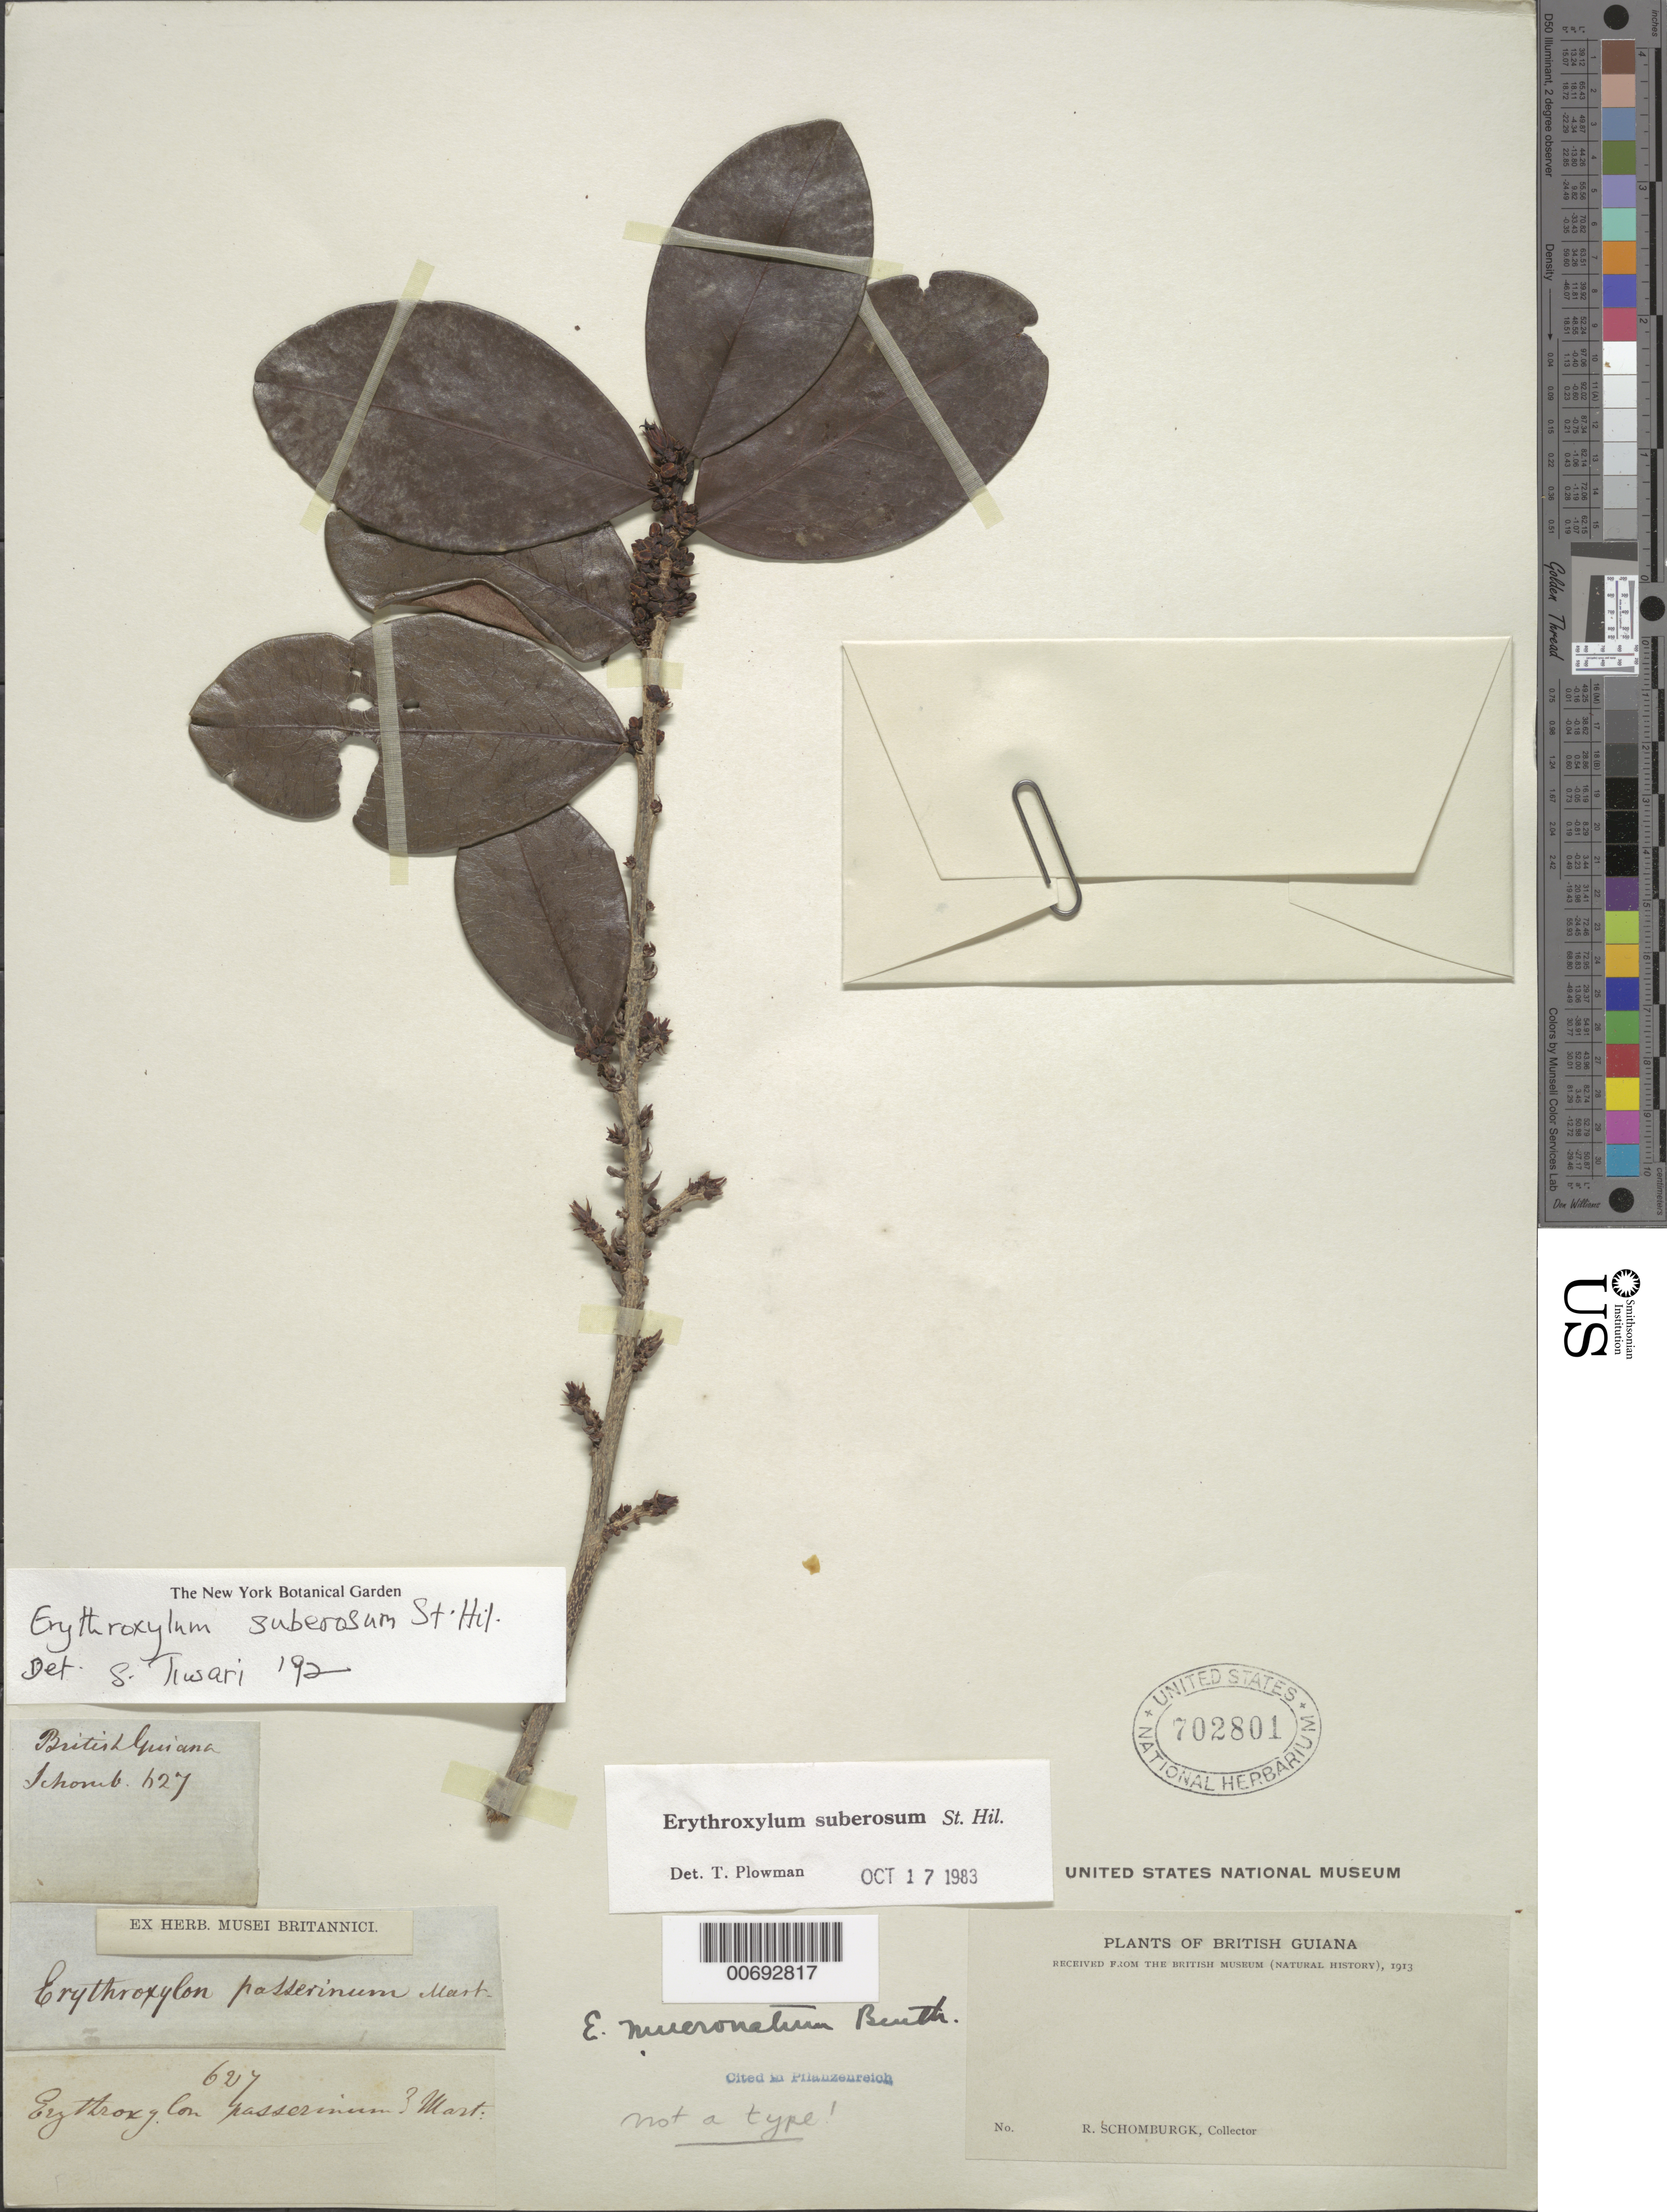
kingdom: Plantae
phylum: Tracheophyta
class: Magnoliopsida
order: Malpighiales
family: Erythroxylaceae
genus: Erythroxylum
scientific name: Erythroxylum suberosum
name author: A. St.-Hil.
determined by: Tiwari, S.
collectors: -- Schomburgk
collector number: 627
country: Guyana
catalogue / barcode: US 702801